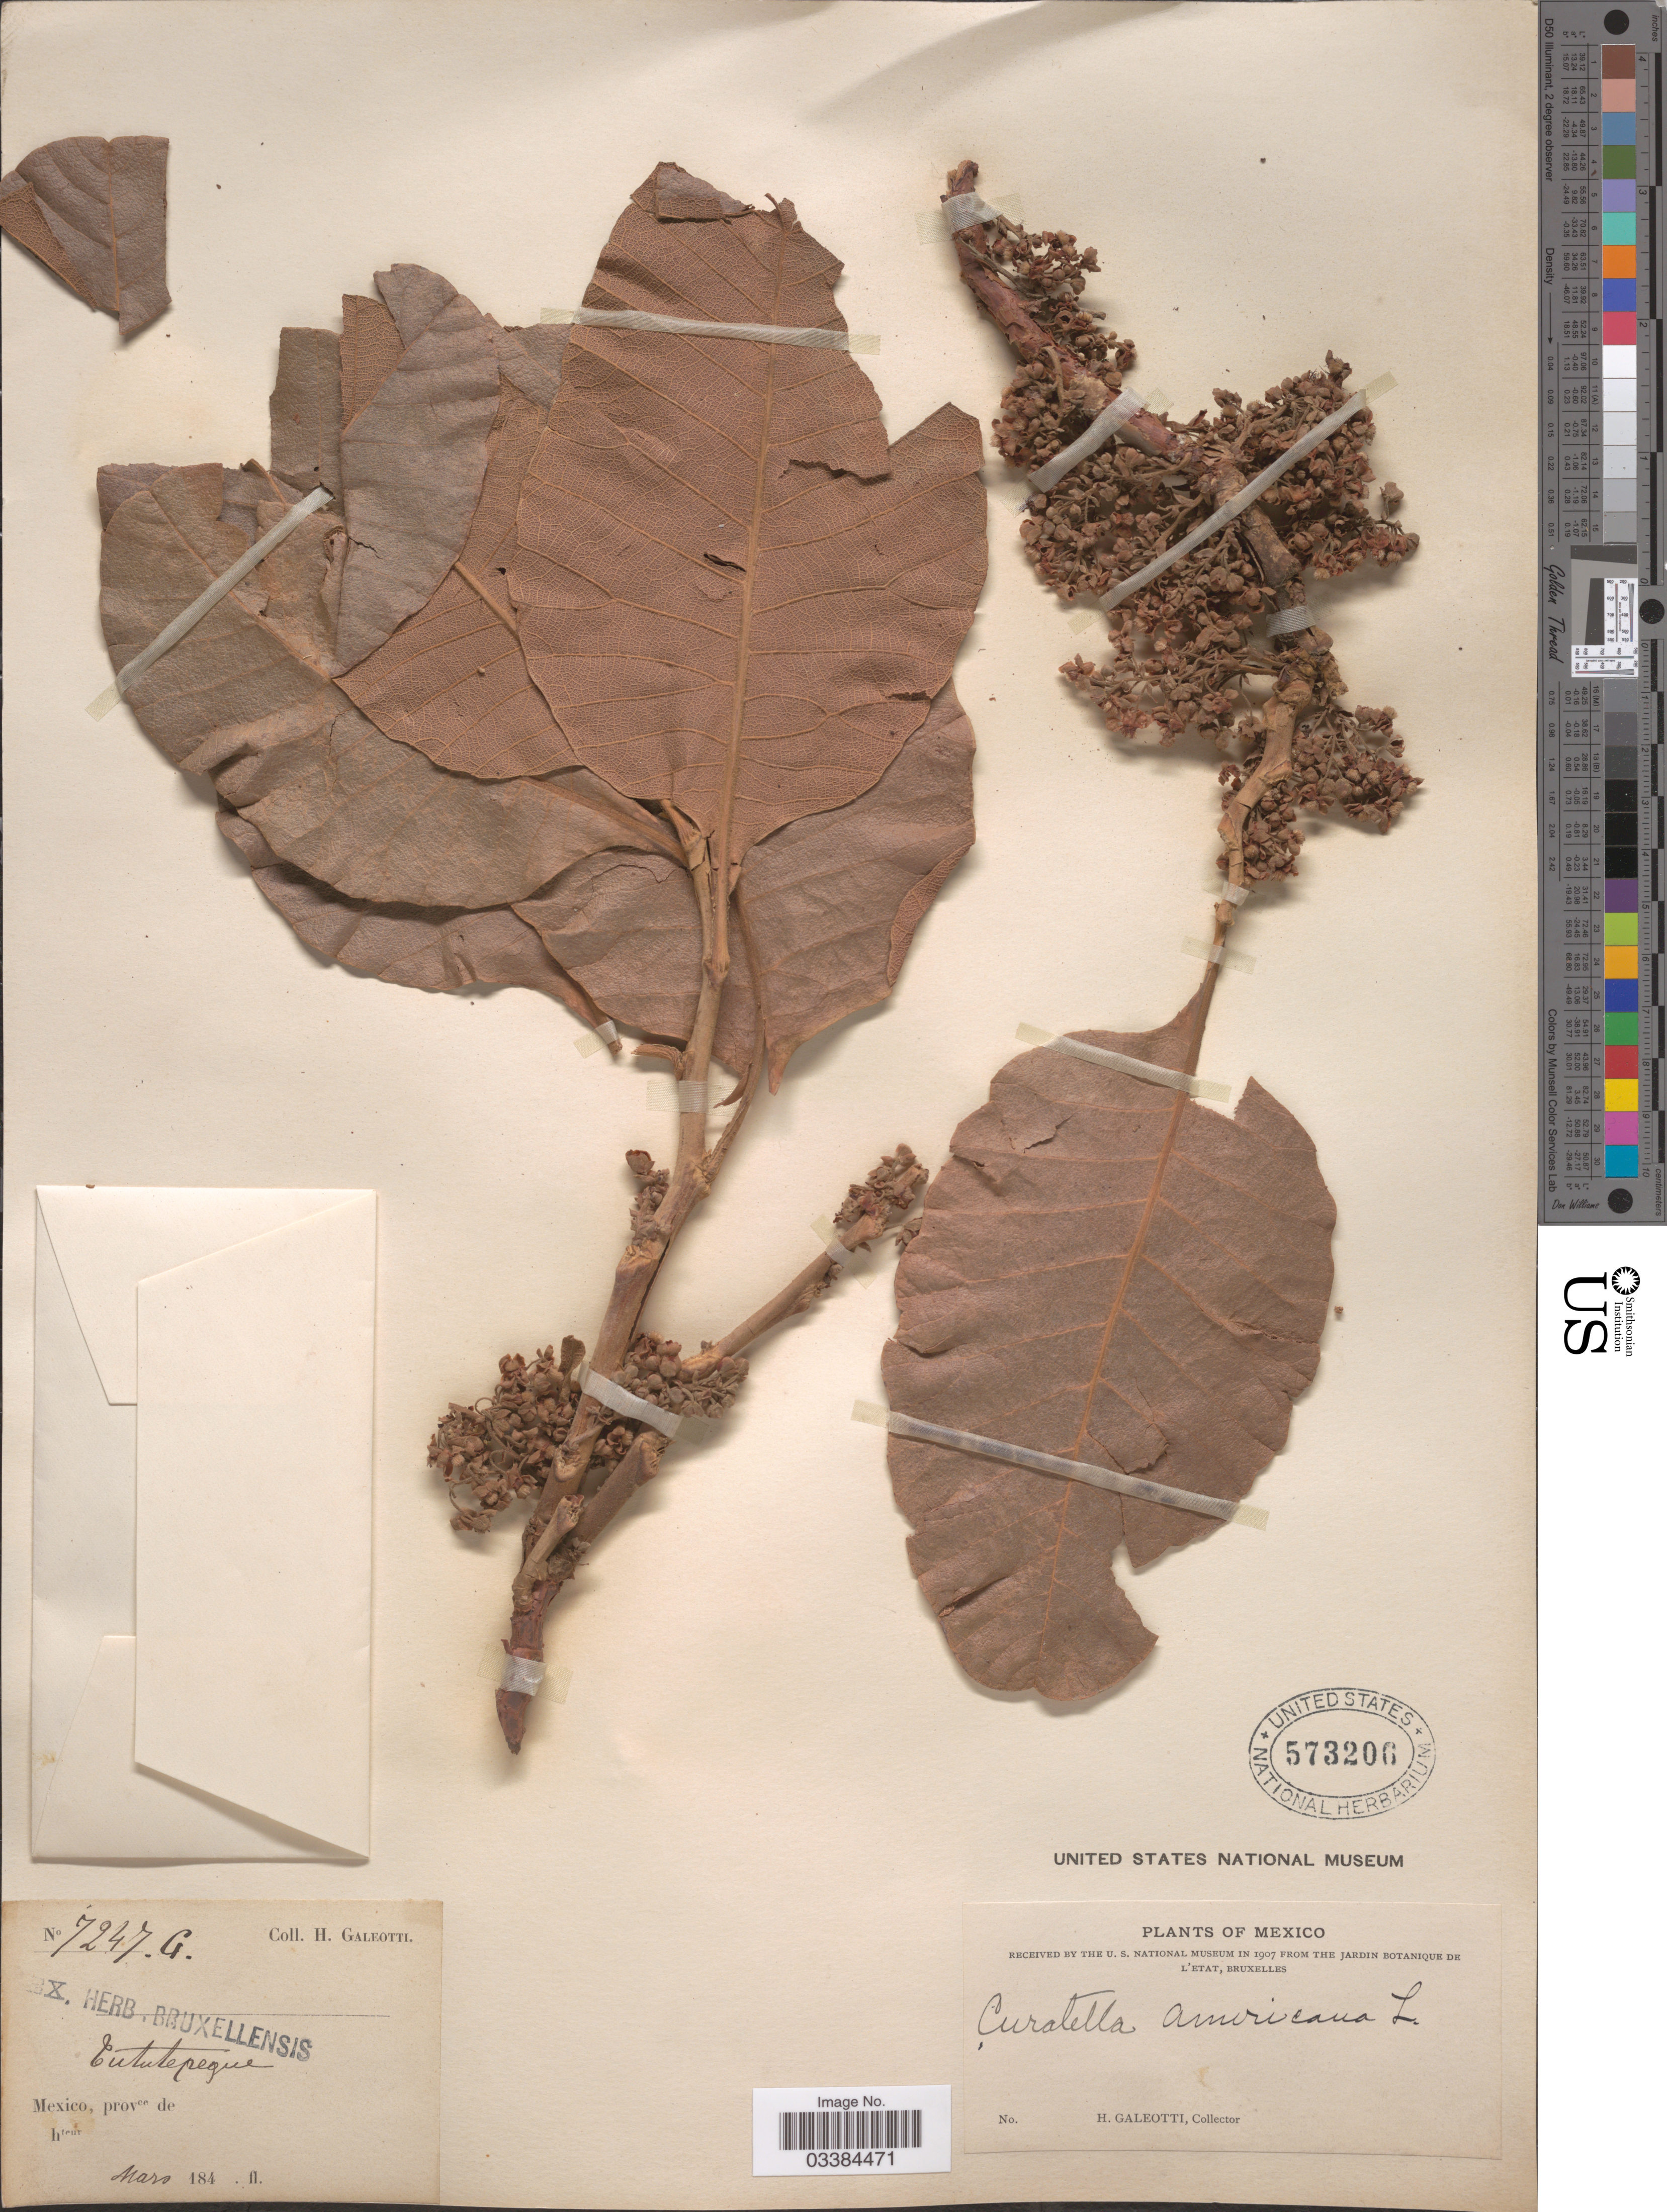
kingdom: Plantae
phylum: Tracheophyta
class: Magnoliopsida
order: Dilleniales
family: Dilleniaceae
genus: Curatella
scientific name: Curatella americana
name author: L.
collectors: H. G. Galeotti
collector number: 7247G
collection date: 1844-03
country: Mexico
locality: Tututepeque.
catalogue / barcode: US 573206